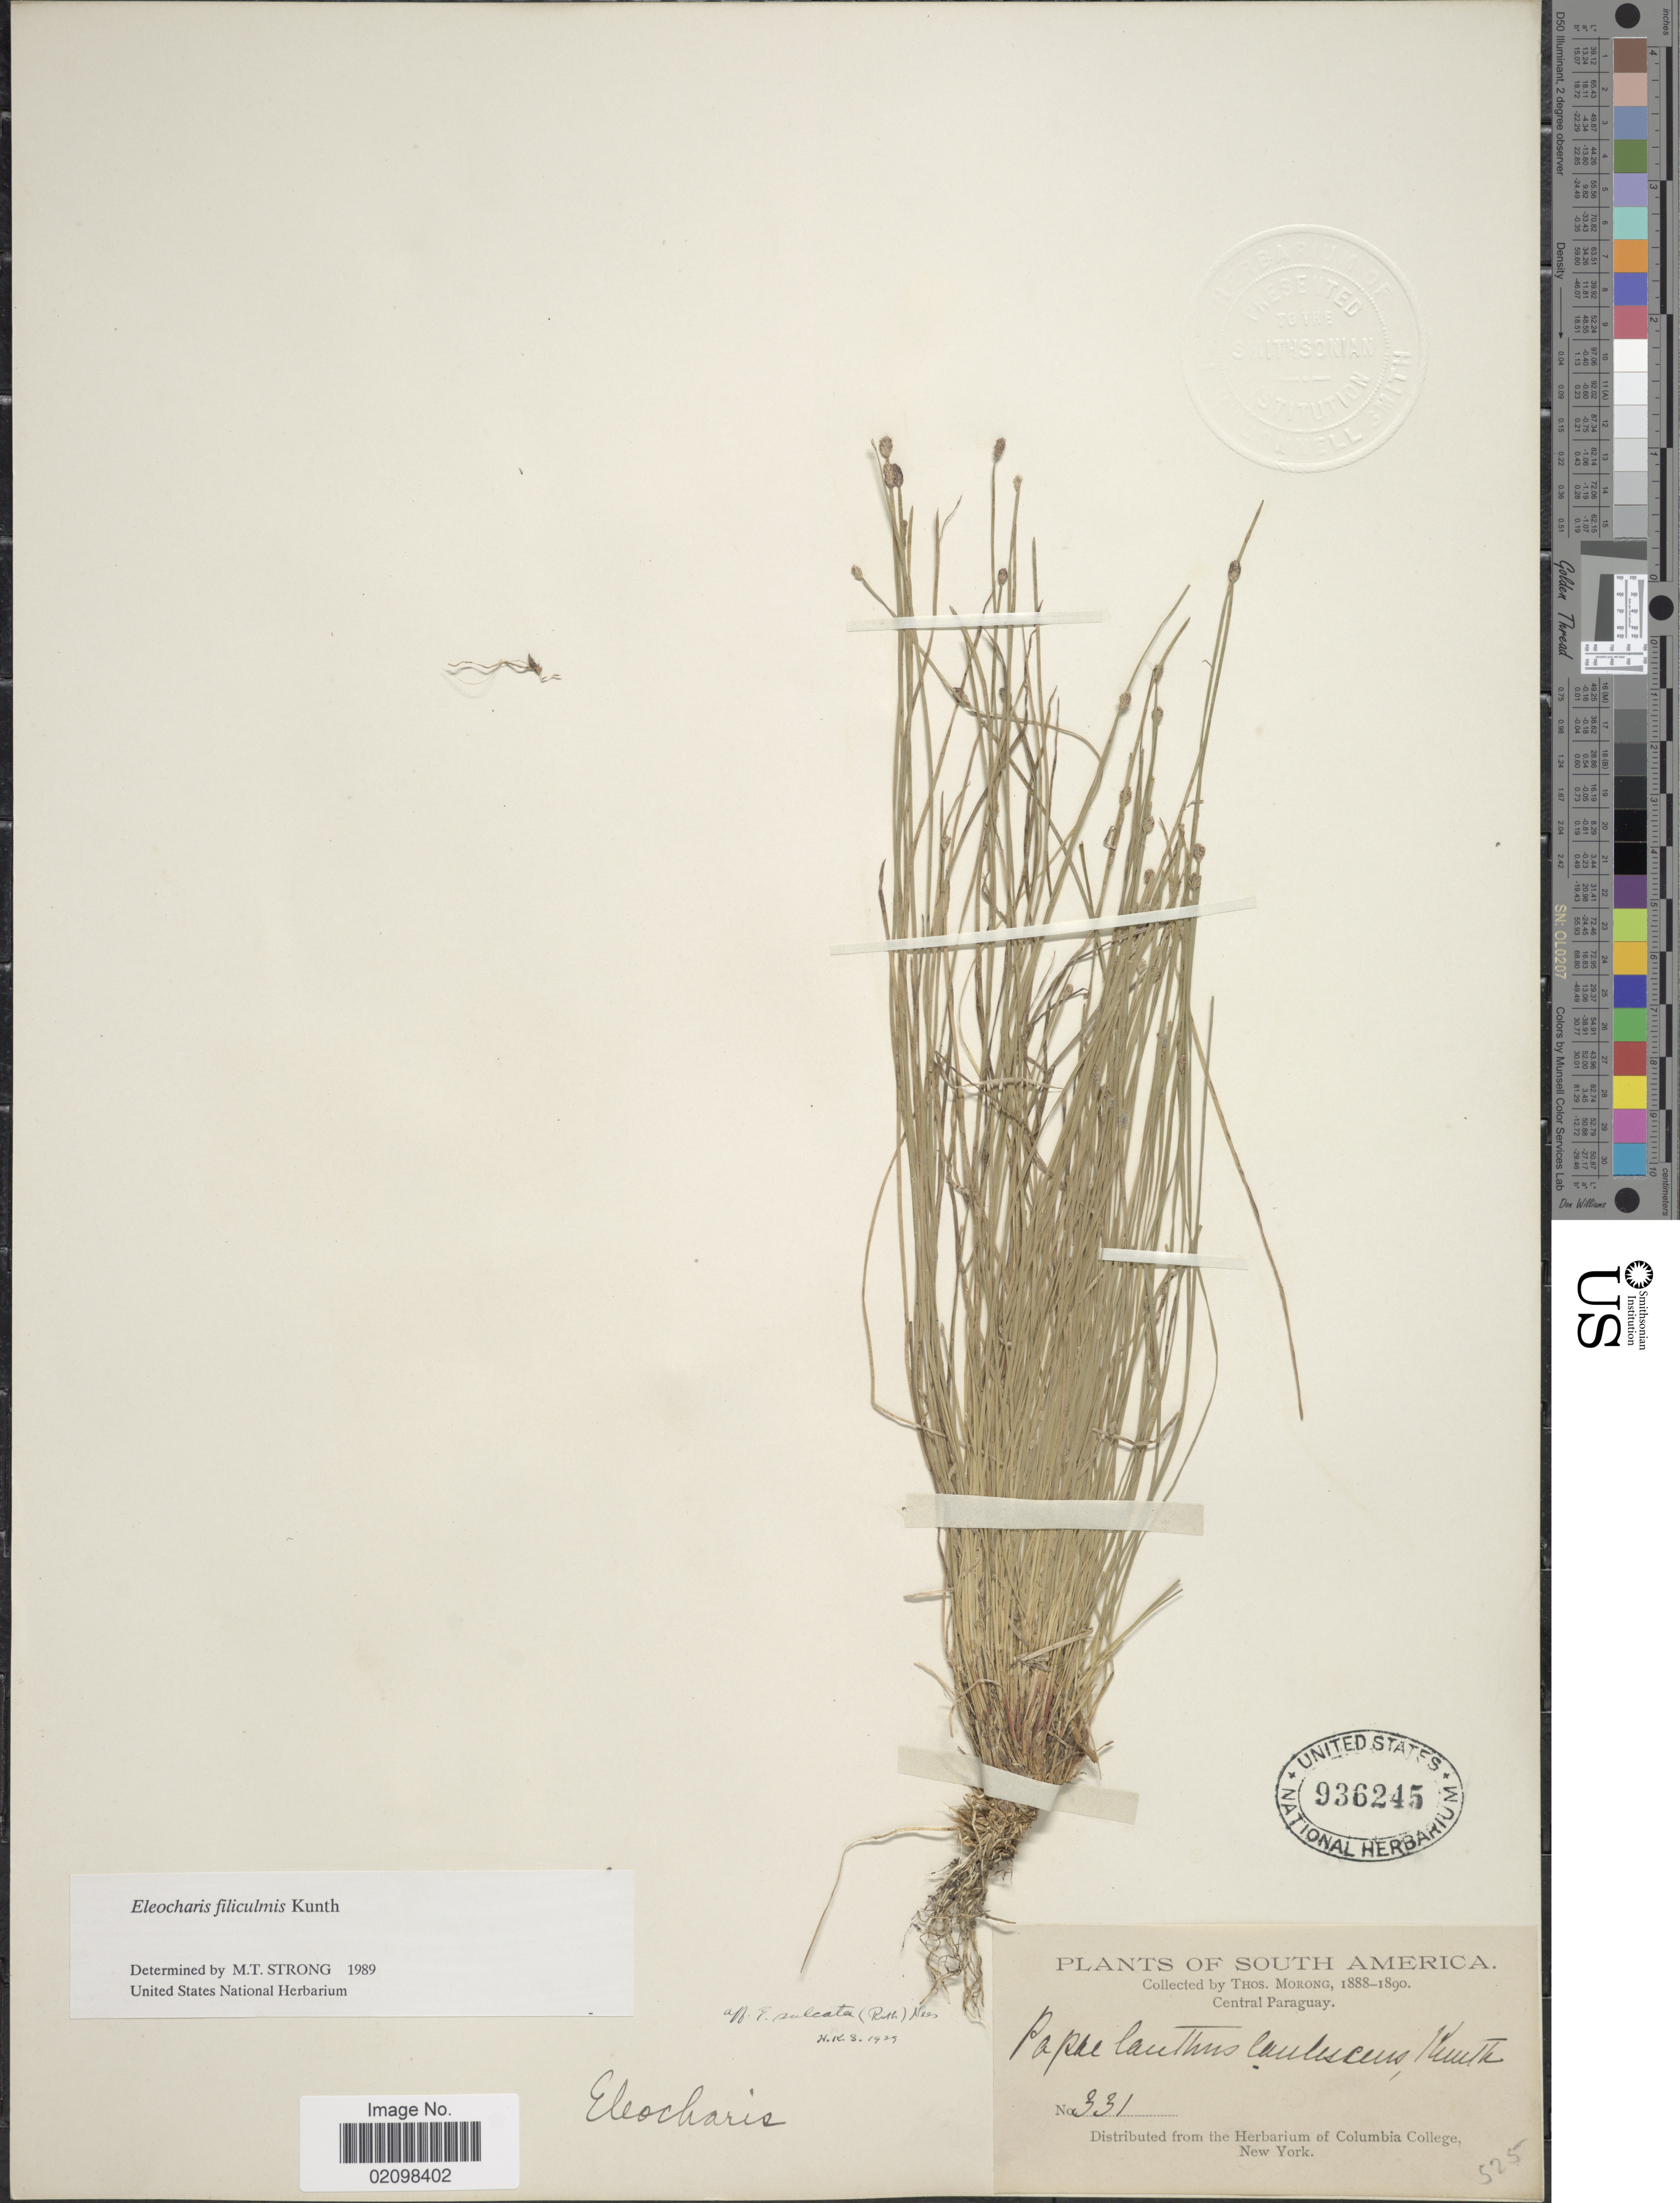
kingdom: Plantae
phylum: Tracheophyta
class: Liliopsida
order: Poales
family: Cyperaceae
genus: Eleocharis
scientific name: Eleocharis filiculmis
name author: Kunth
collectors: ex herb. T. Morong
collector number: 331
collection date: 1888/1890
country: Paraguay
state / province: Central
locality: Central Paraguay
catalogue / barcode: US 936245